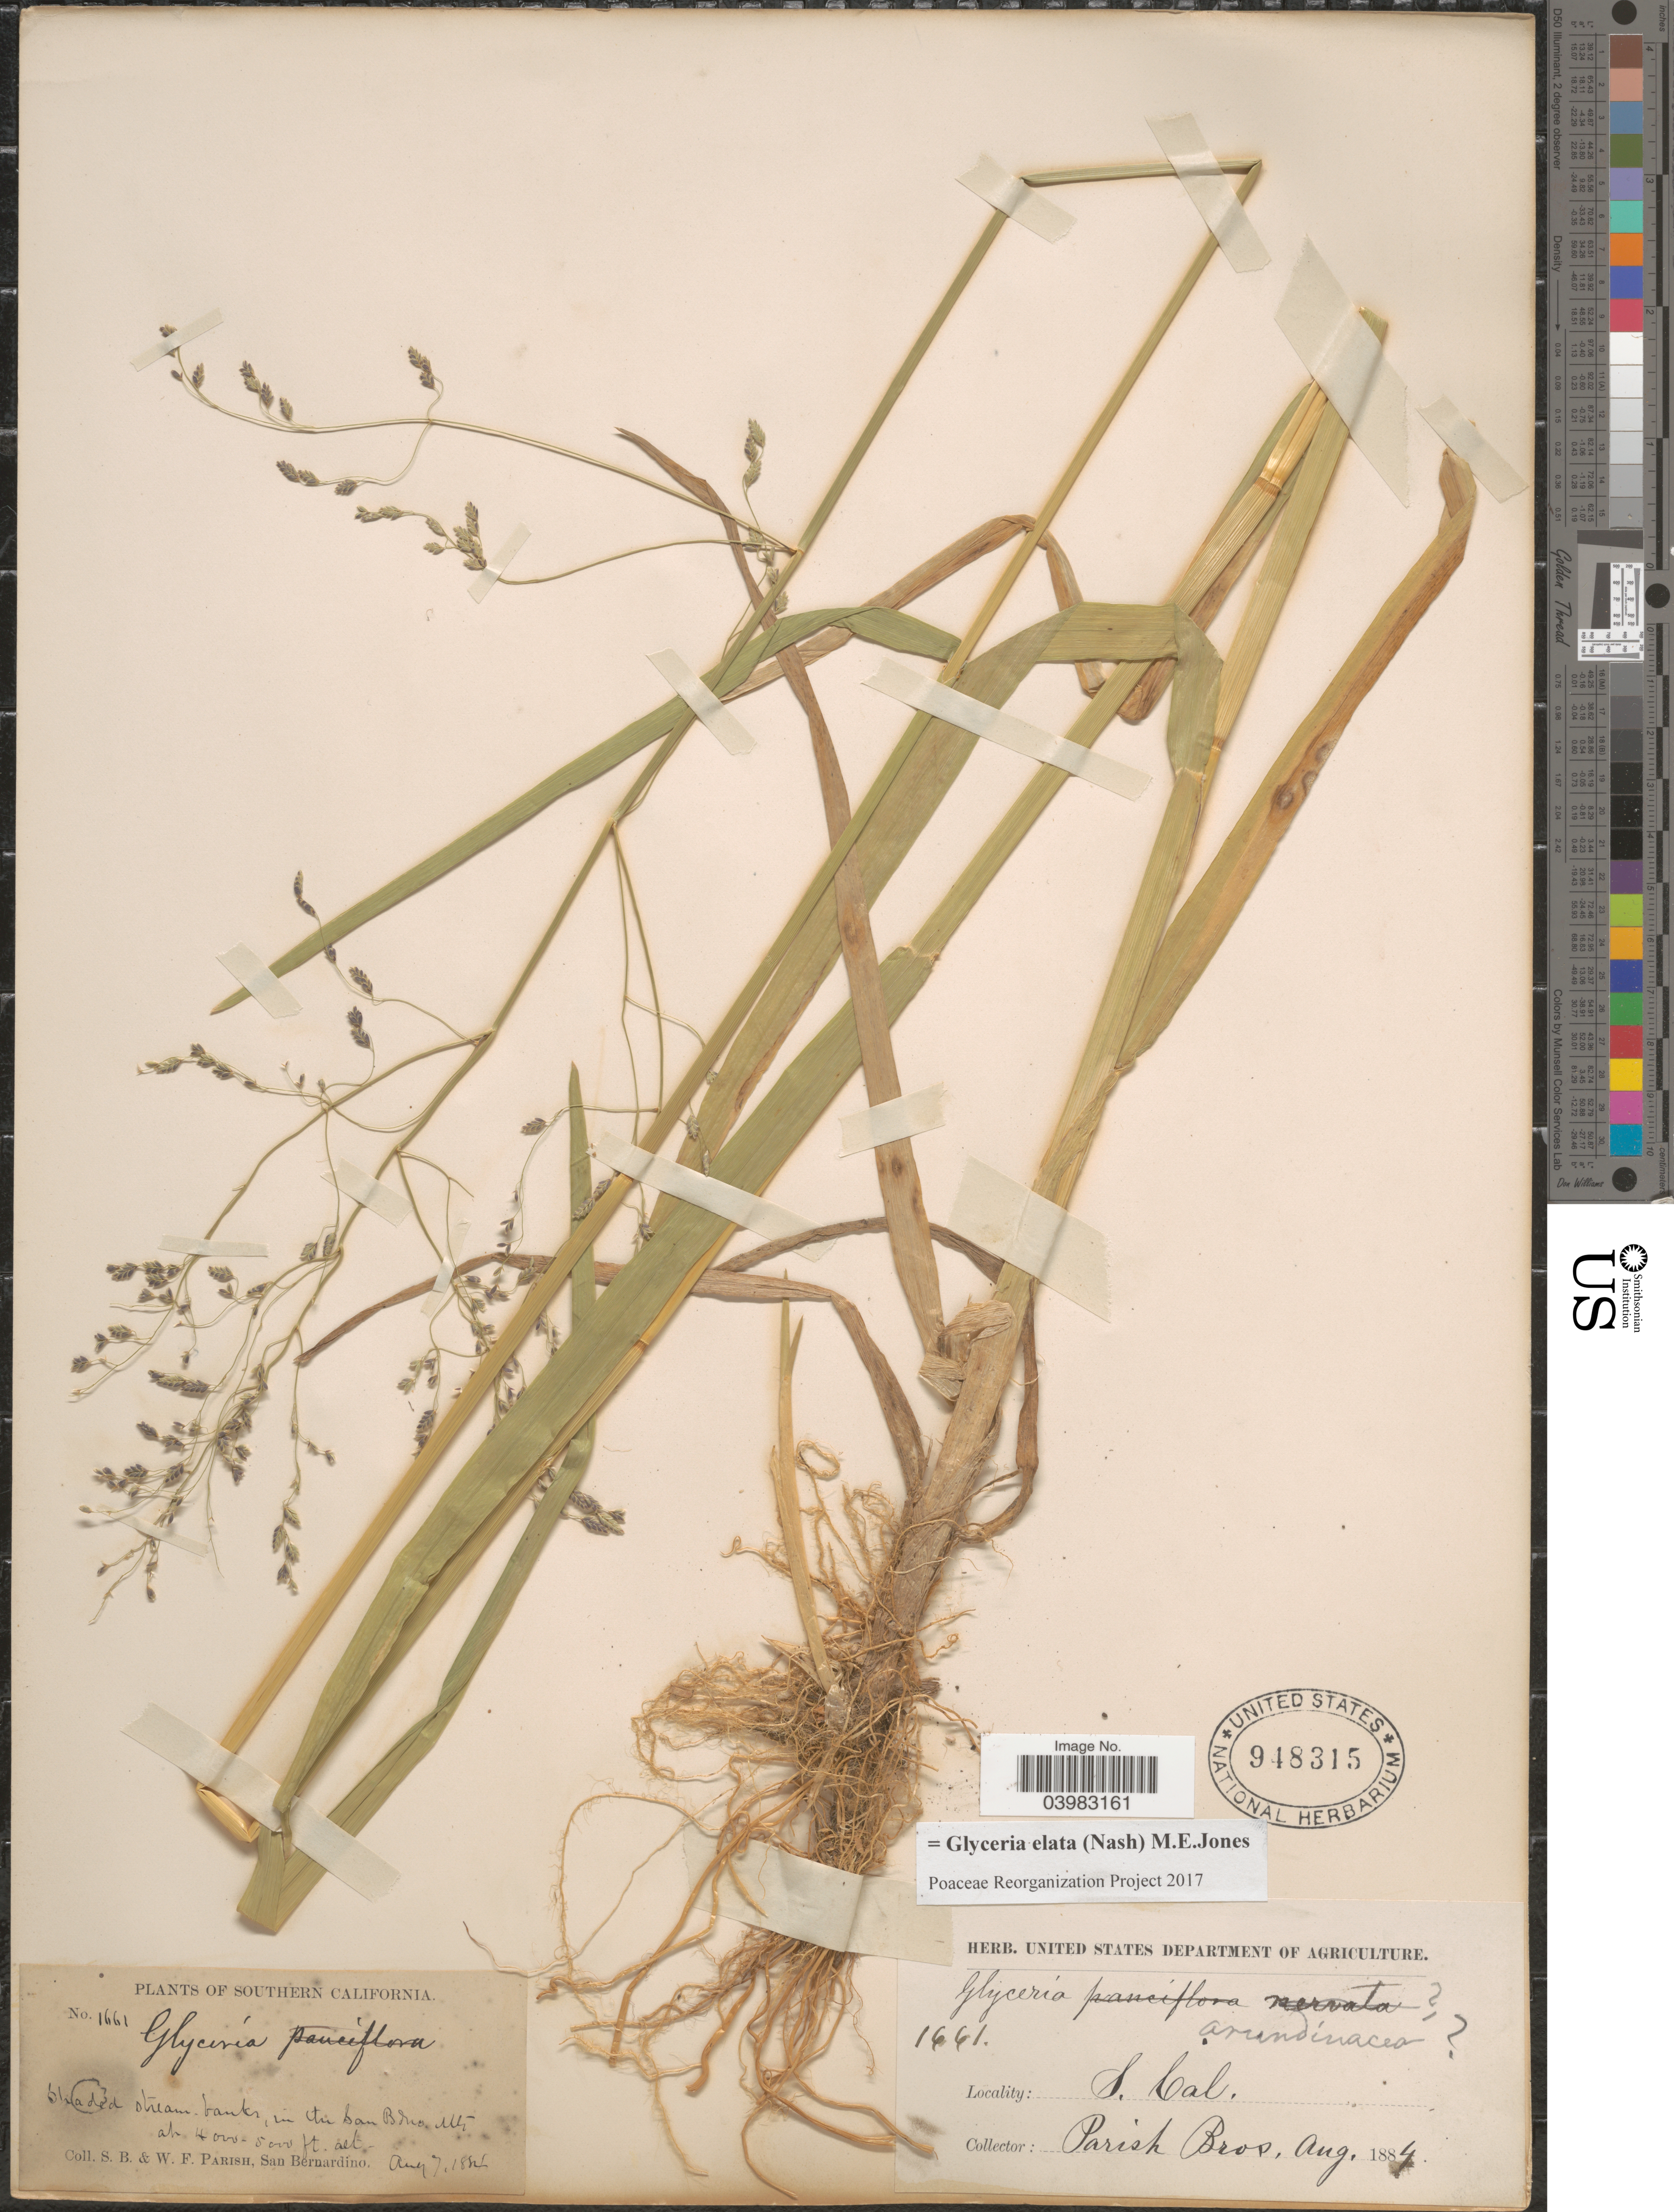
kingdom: Plantae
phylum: Tracheophyta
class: Liliopsida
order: Poales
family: Poaceae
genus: Glyceria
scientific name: Glyceria elata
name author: (Nash) M.E. Jones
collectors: S. B. Parish & W. F. Parish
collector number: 1661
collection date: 1884-08-07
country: United States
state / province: California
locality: Southern California. In the San Bono. Mts. S. Cal.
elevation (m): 1219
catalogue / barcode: US 948315